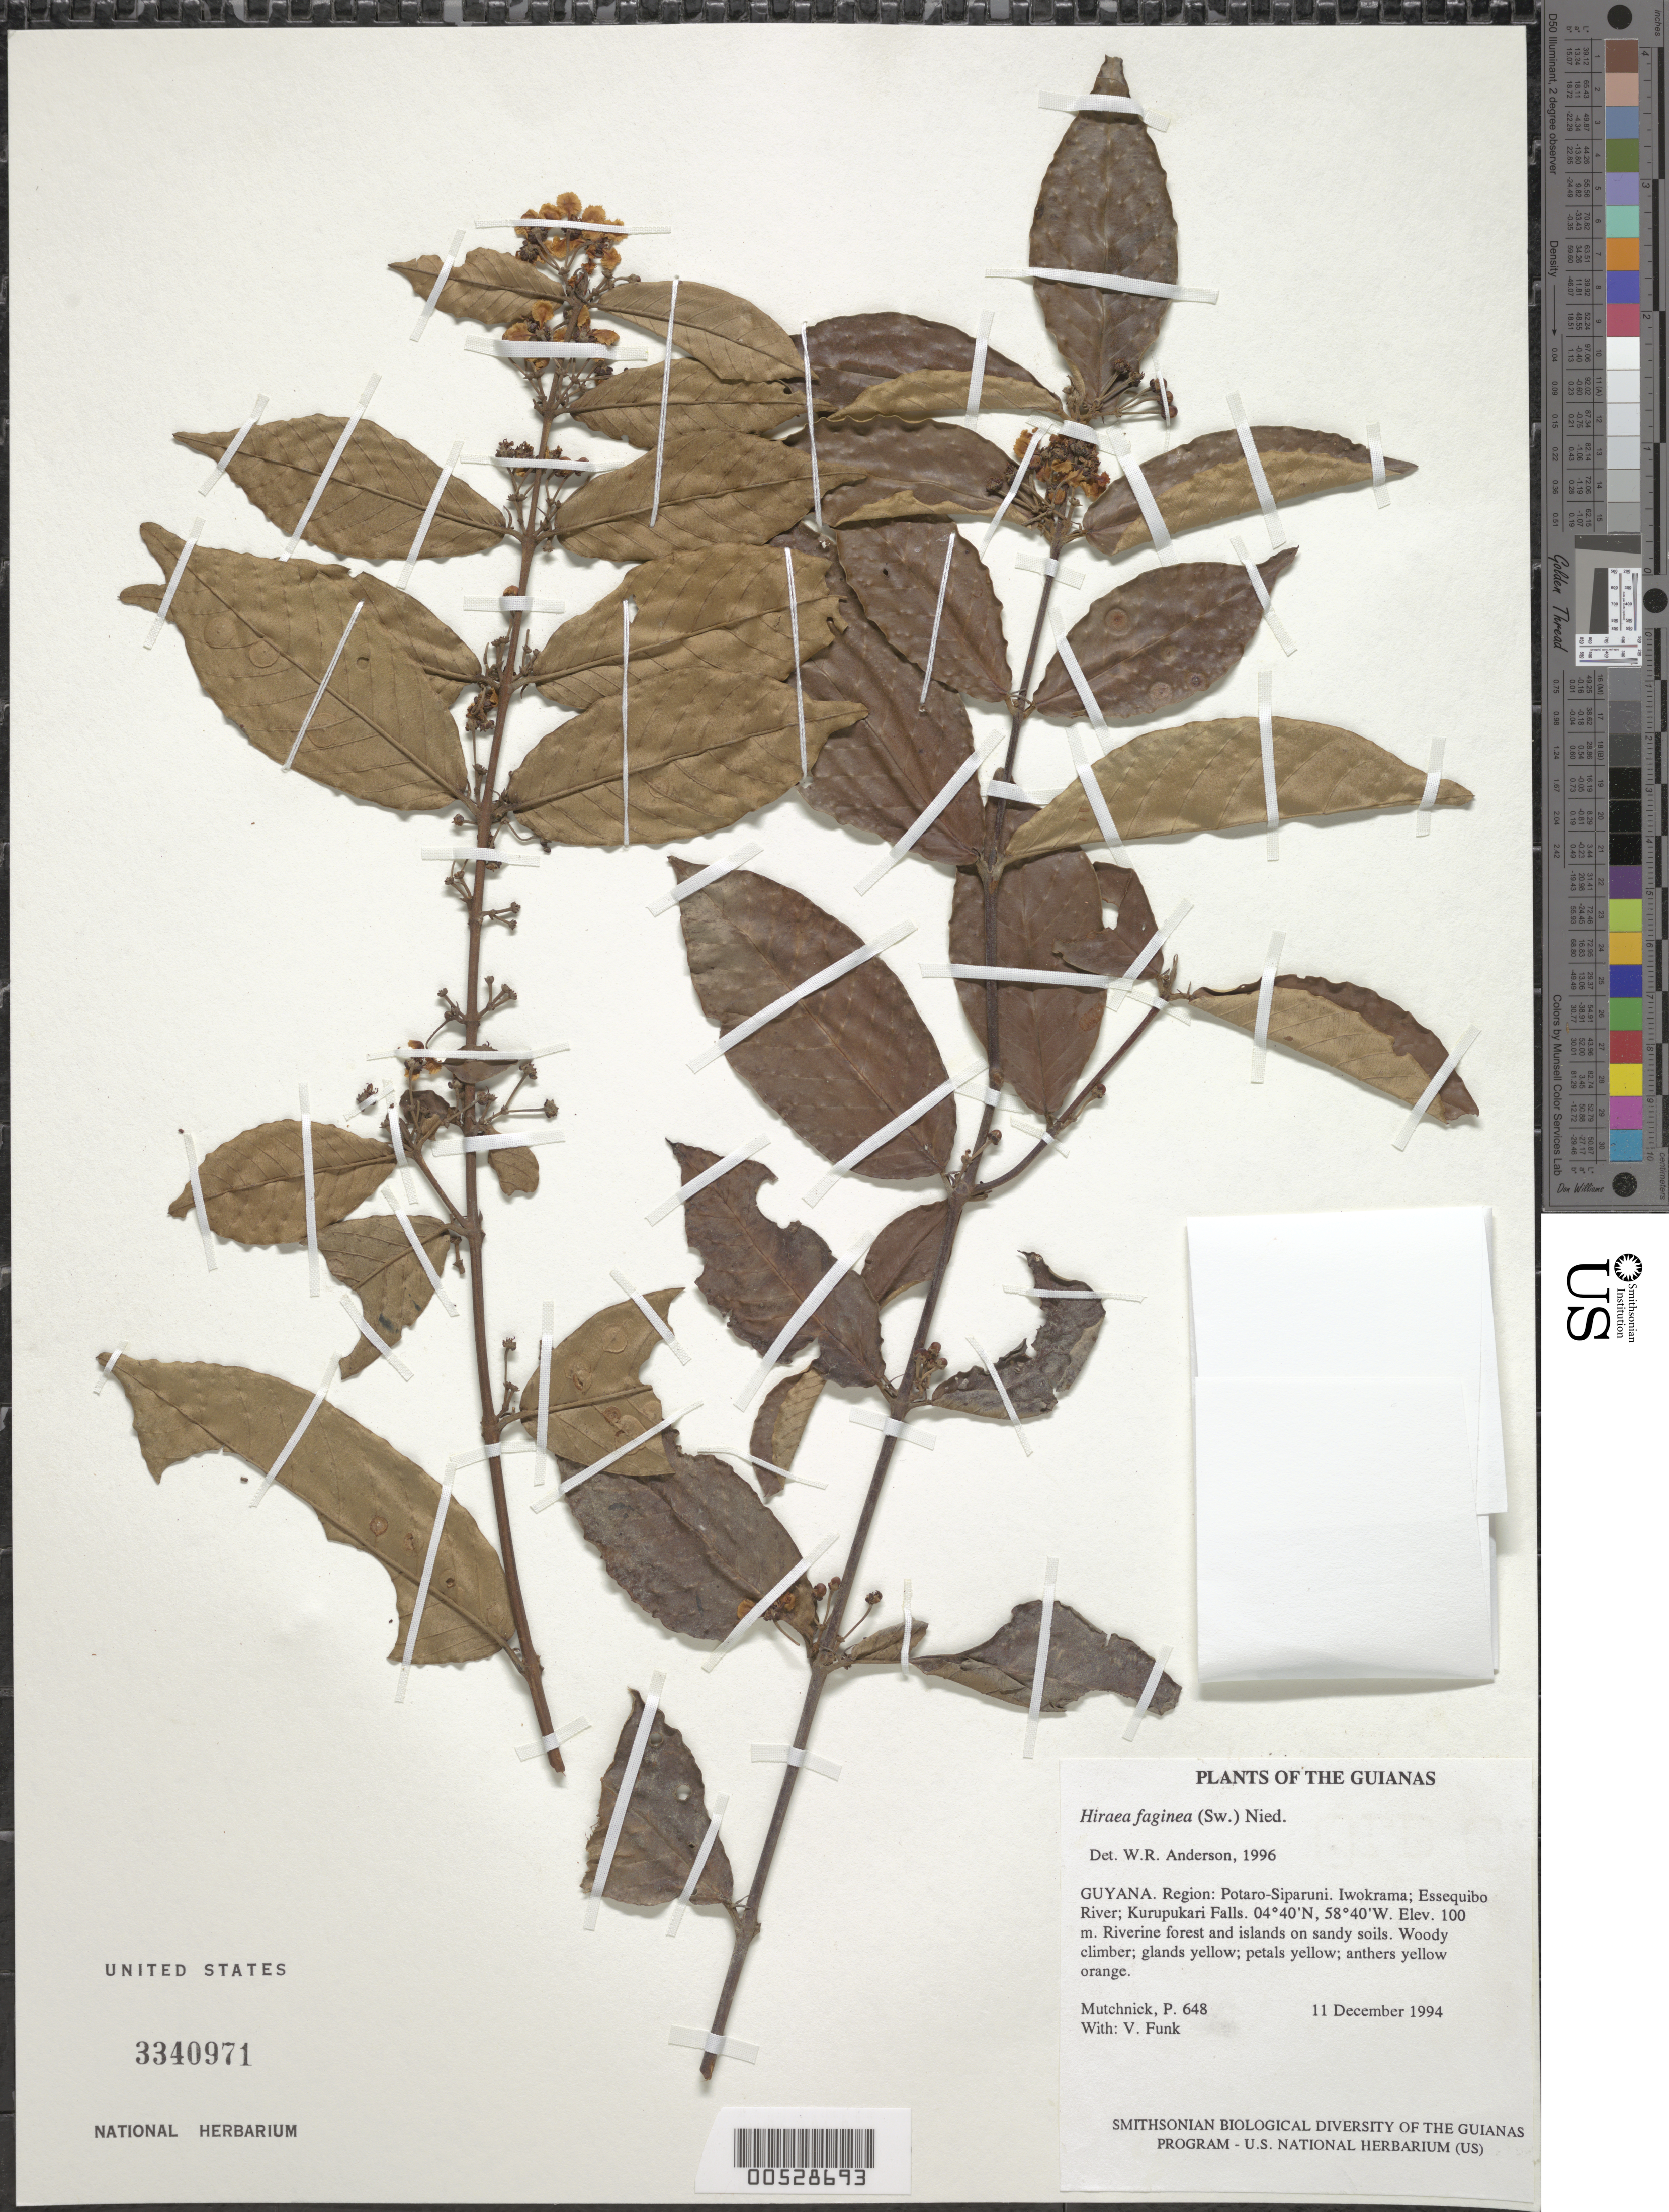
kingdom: Plantae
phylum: Tracheophyta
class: Magnoliopsida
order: Malpighiales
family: Malpighiaceae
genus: Hiraea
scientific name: Hiraea faginea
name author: (Sw.) Nied.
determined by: Anderson, W. R., (MICH), University of Michigan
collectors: P. Mutchnick & V. Funk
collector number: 648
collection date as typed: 11 December 1994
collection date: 1994-12-11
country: Guyana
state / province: Potaro-Siparuni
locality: Iwokrama; Essequibo River; Kurupukari Falls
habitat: Riverine forest and islands on sandy soils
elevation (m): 100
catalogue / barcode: US 3340971